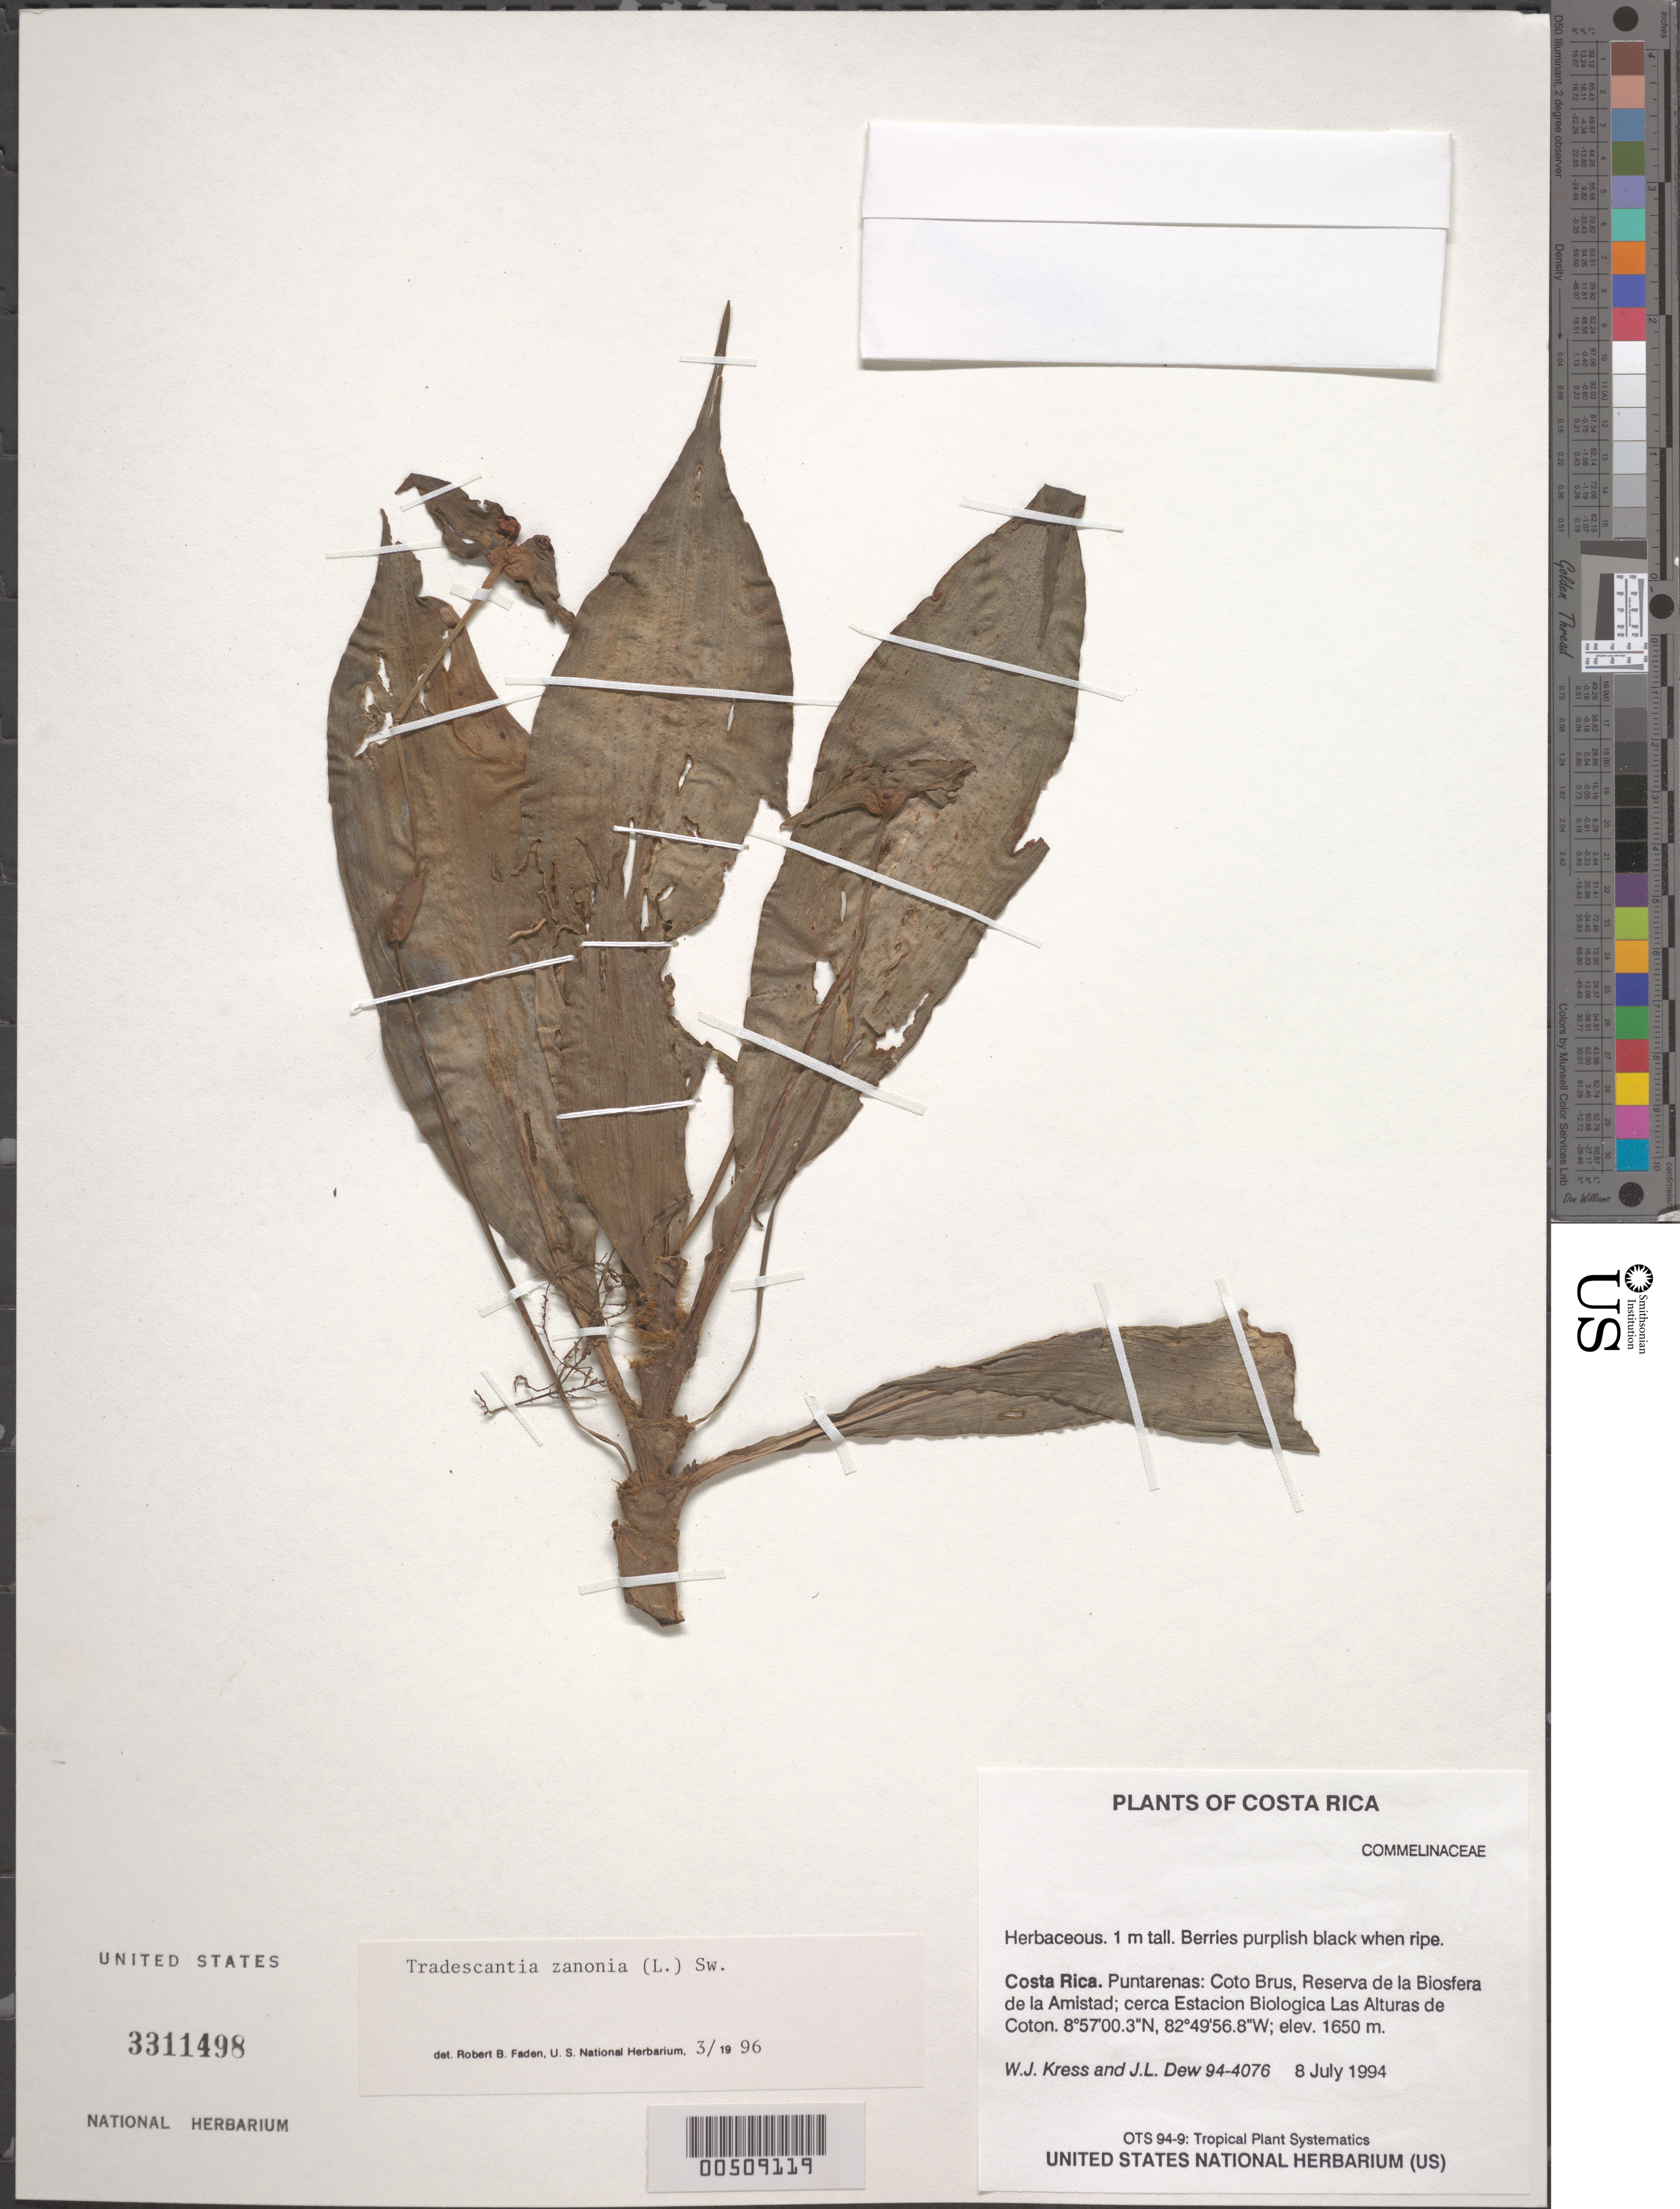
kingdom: Plantae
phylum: Tracheophyta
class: Liliopsida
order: Commelinales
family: Commelinaceae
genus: Tradescantia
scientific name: Tradescantia zanonia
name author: (L.) Sw.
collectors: W. J. Kress & J. L. Dew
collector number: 94-4076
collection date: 1994-07-08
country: Costa Rica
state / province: Puntarenas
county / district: Coto Brus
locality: Reserva de la Biosfera de la Amistad; cerca Estacion Biologica Las Alturas de Coton.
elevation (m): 1650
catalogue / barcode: US 3311498